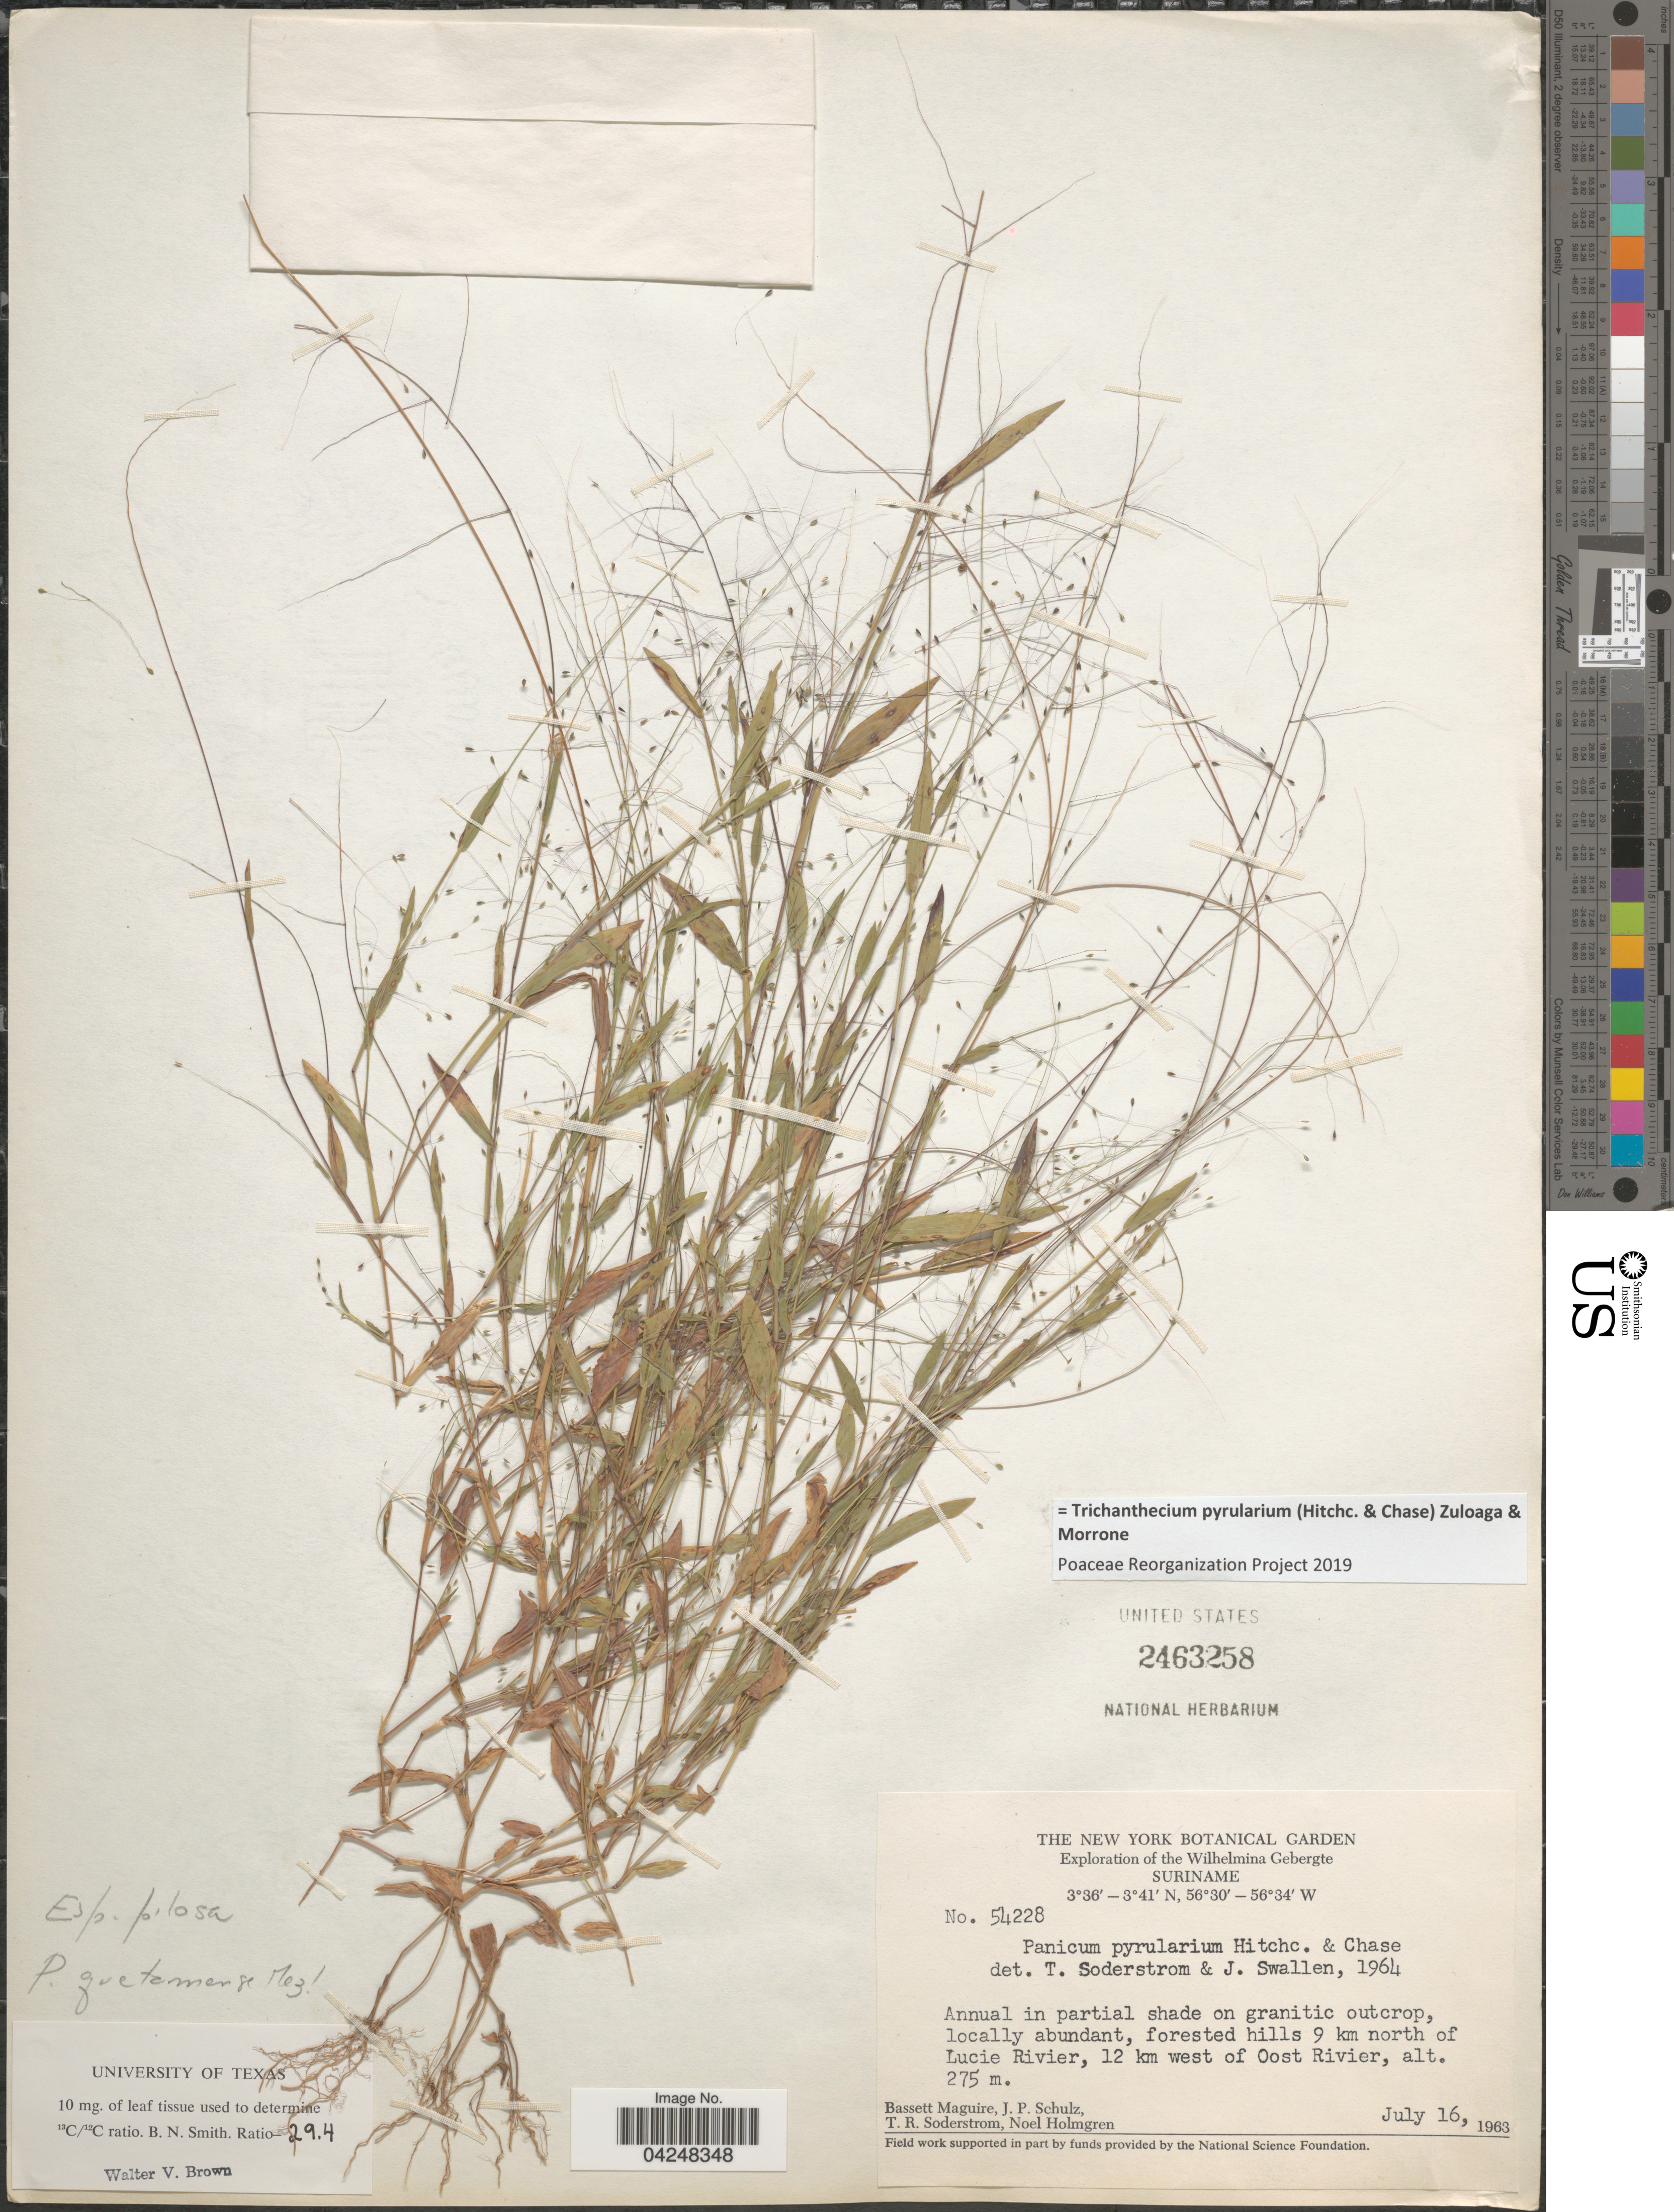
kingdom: Plantae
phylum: Tracheophyta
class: Liliopsida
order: Poales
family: Poaceae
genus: Trichanthecium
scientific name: Trichanthecium pyrularium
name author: (Hitchc. & Chase) Zuloaga & Morrone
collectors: B. Maguire, J. P. Schulz, T. R. Soderstrom & N. H. Holmgren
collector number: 54228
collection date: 1963-07-16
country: Suriname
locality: Exploration of the Wilhelmina Gebergte. Forested hills 9 km north of Lucie Rivier, 12 km west of Oost Rivier.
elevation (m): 275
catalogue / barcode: US 2463258